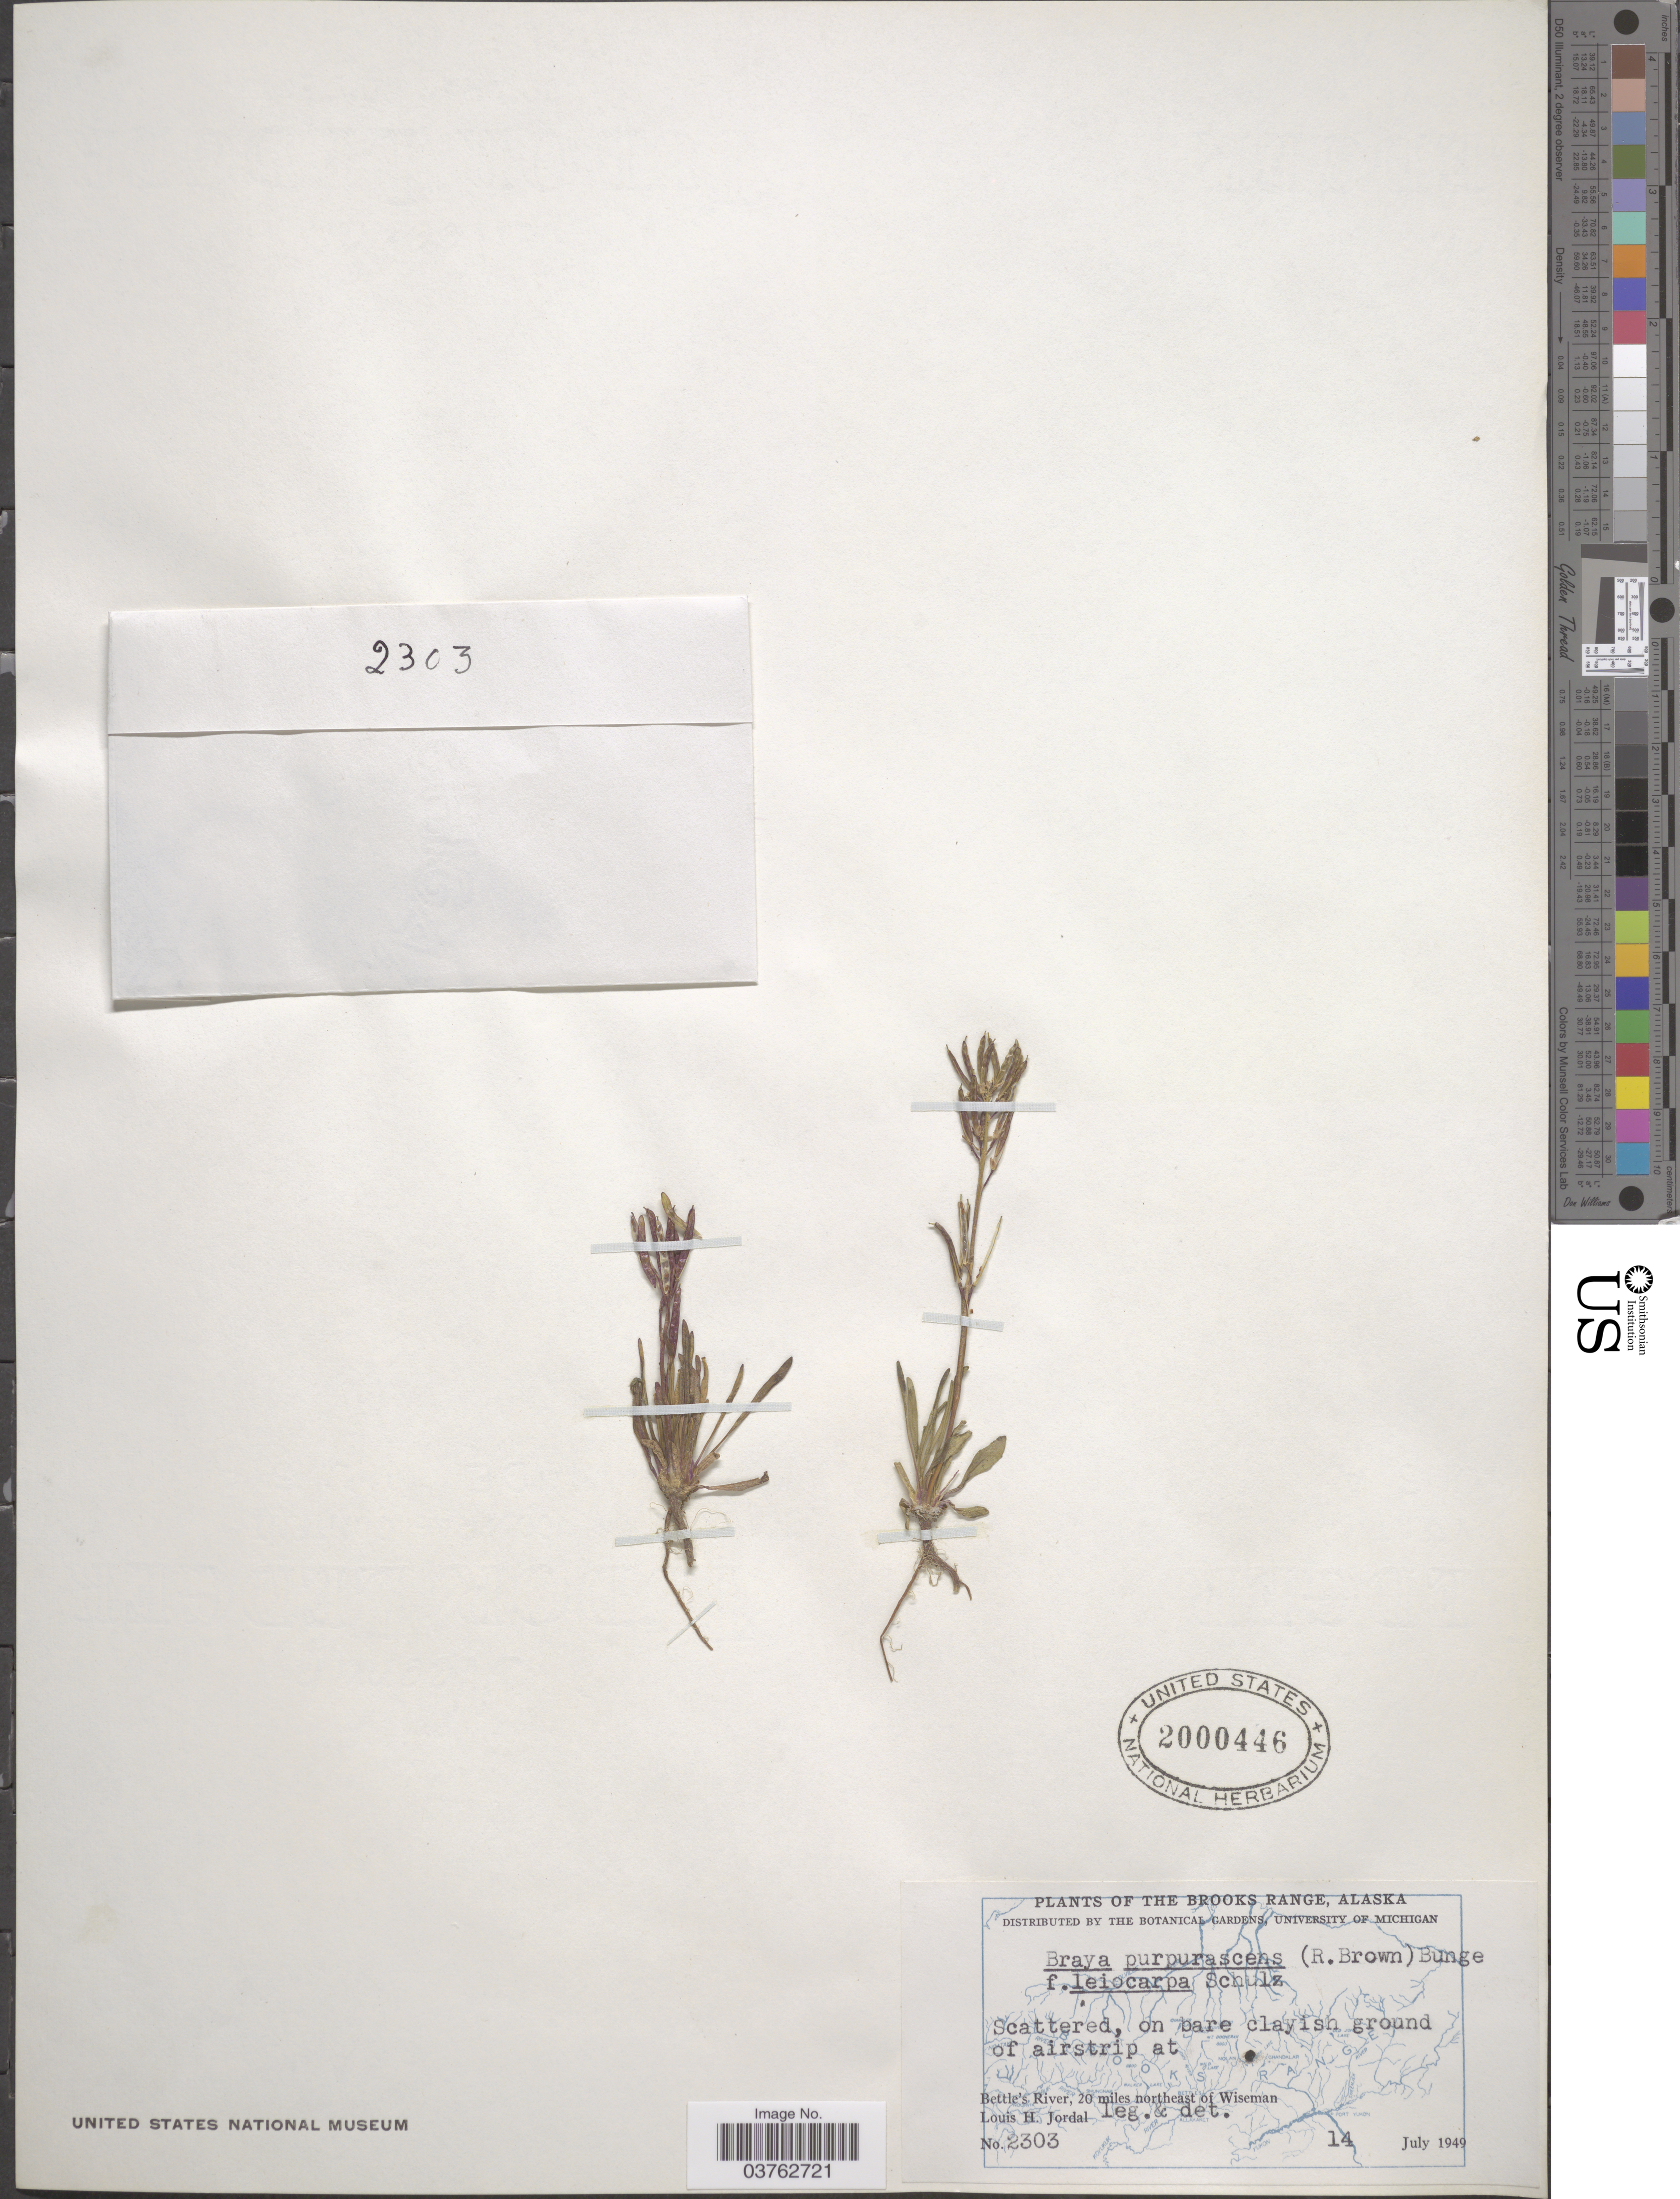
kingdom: Plantae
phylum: Tracheophyta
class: Magnoliopsida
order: Brassicales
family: Brassicaceae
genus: Braya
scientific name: Braya purpurascens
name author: (R. Br.) Bunge ex Ledeb.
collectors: L. Jordal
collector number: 2303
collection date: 1949-07-14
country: United States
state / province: Alaska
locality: The Brooks Range. On bare clayish ground on airstrip at Bettle's River, 20 miles northeast of Wiseman.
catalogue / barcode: US 2000446